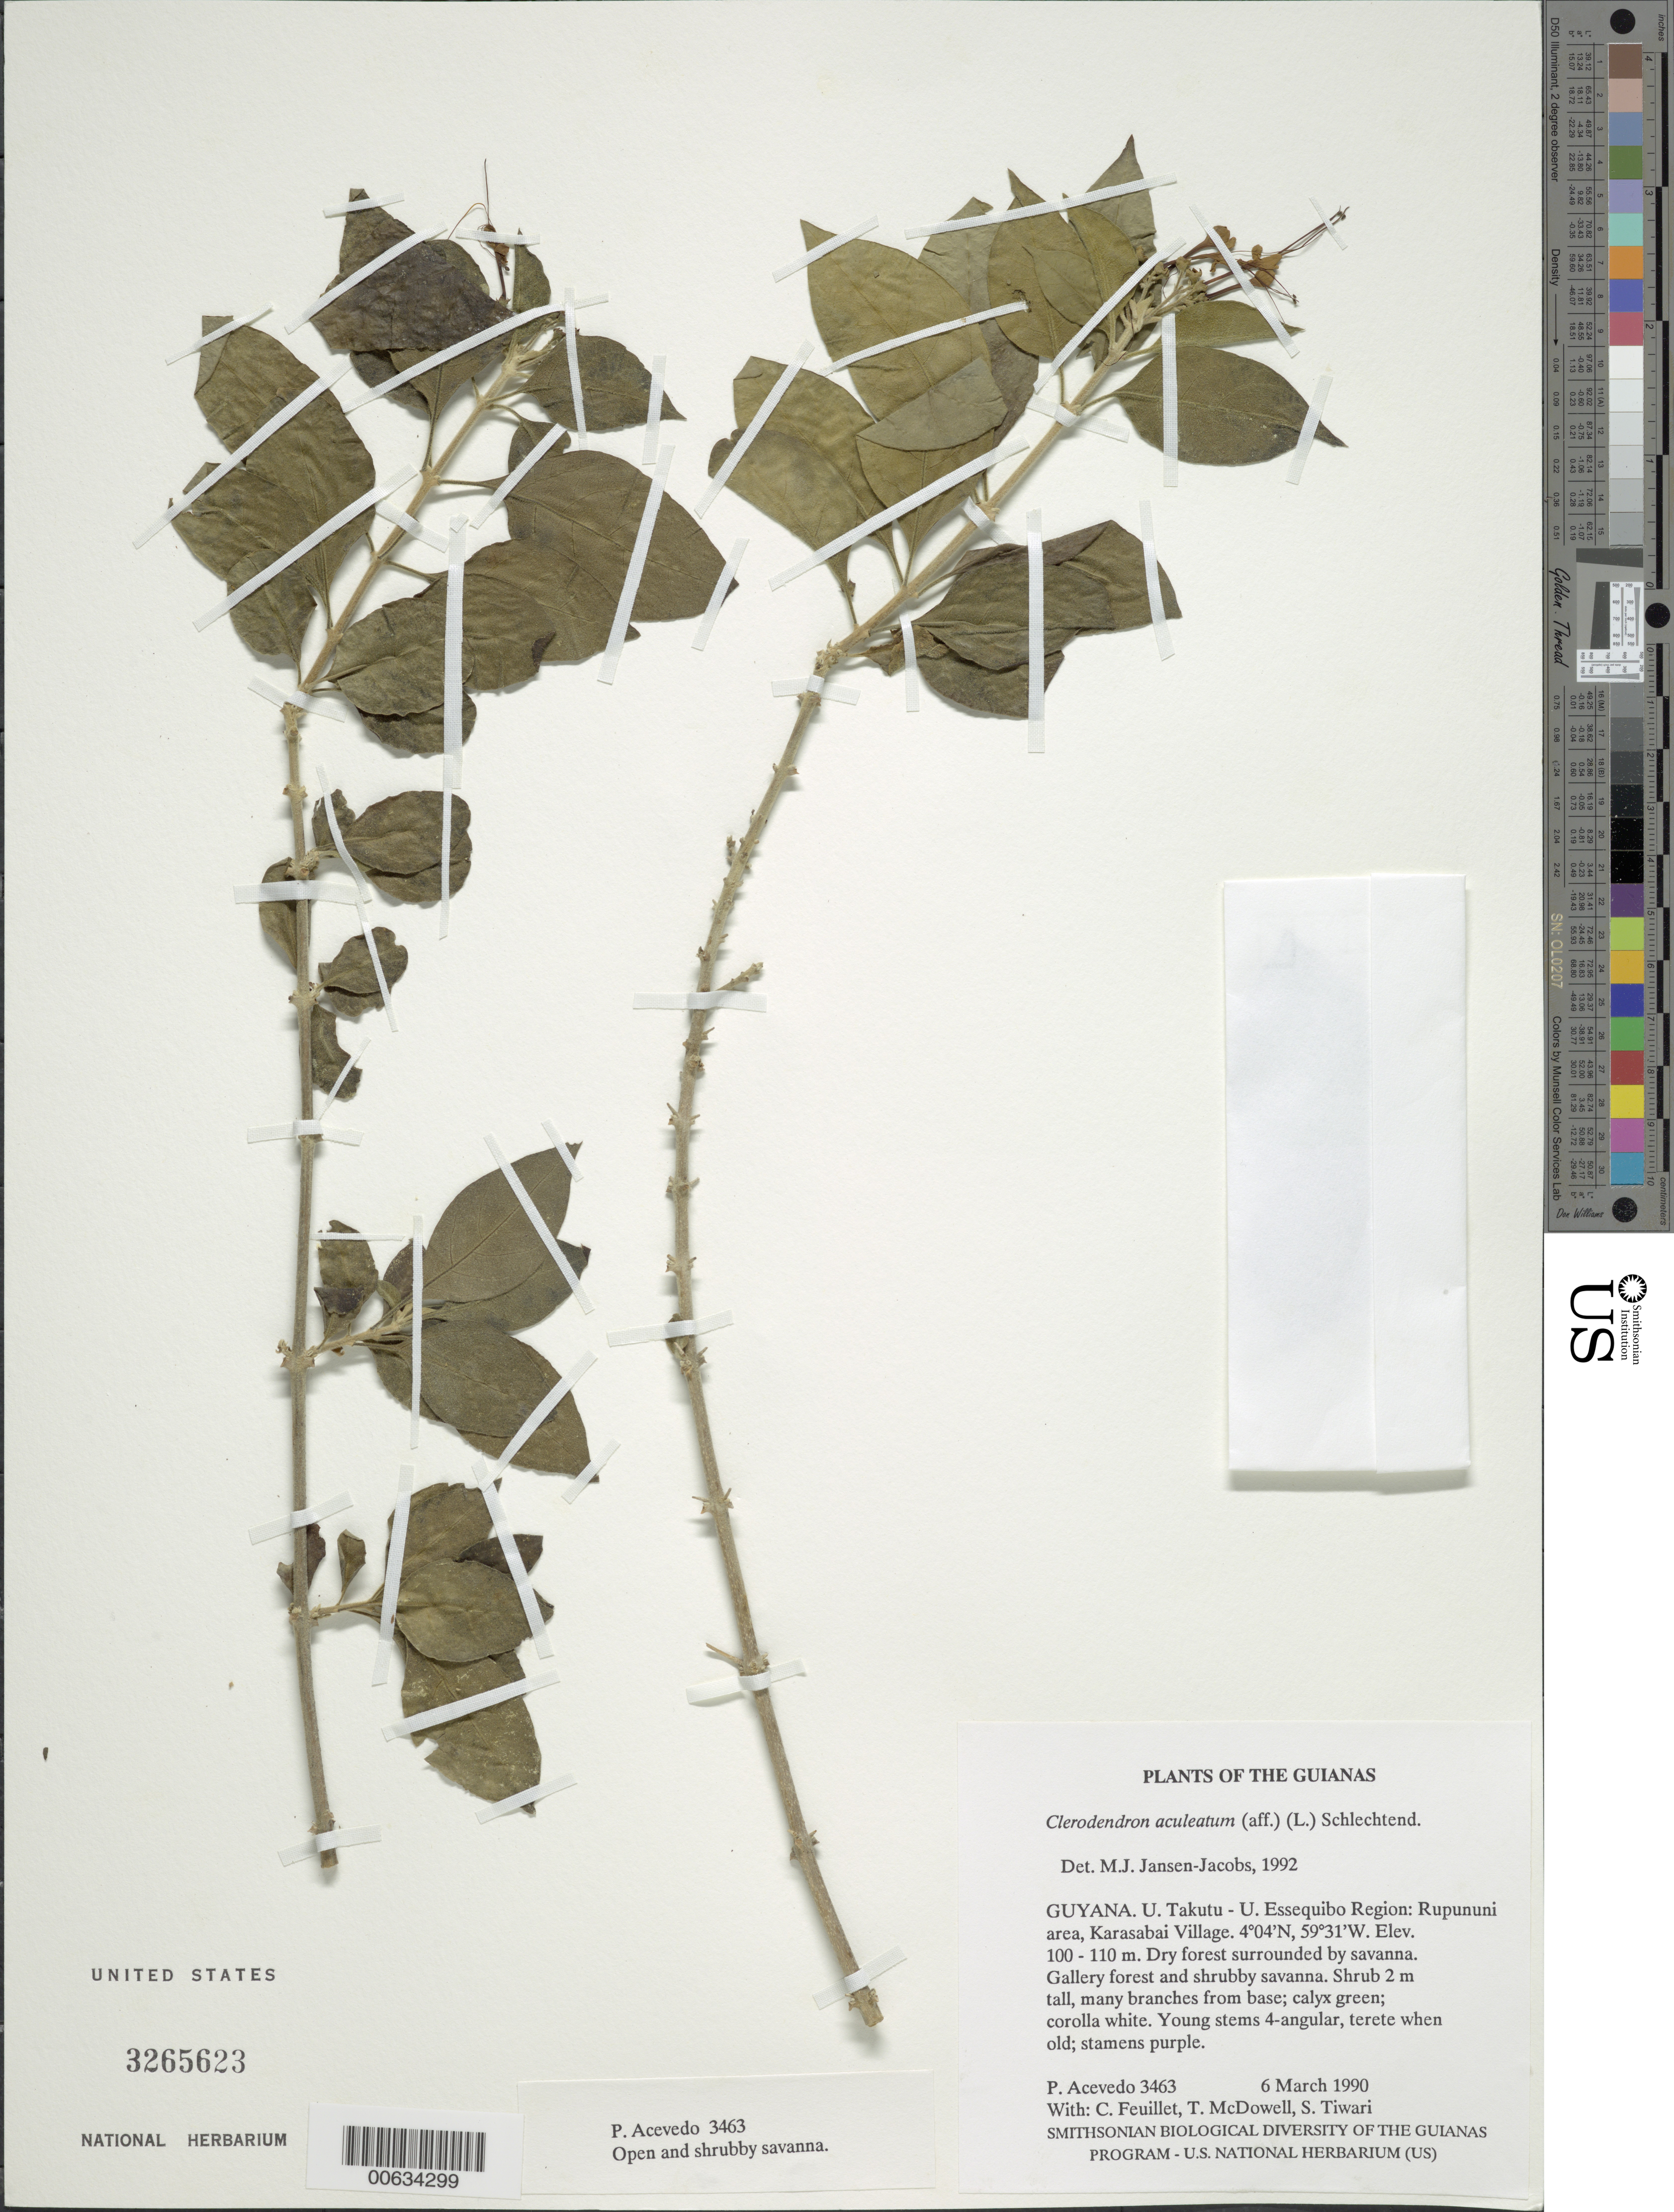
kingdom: Plantae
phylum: Tracheophyta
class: Magnoliopsida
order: Lamiales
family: Lamiaceae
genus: Clerodendrum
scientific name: Clerodendrum aculeatum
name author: (L.) Schltdl.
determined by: Jansen-Jacobs, M. J., (U), Nationaal Herbarium Nederland, Utrecht University branch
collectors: P. Acevedo-Rodr., C. Feuillet, T. McDowell & S. Tiwari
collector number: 3463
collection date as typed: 06 Mar 1990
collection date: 1990-03-06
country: Guyana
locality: U. Takutu - U. Essequibo. Rupununi area, Karasabai Village.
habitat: Dry forest surrounded by savanna. Gallery forest and shrubby savanna.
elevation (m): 100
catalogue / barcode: US 3265623